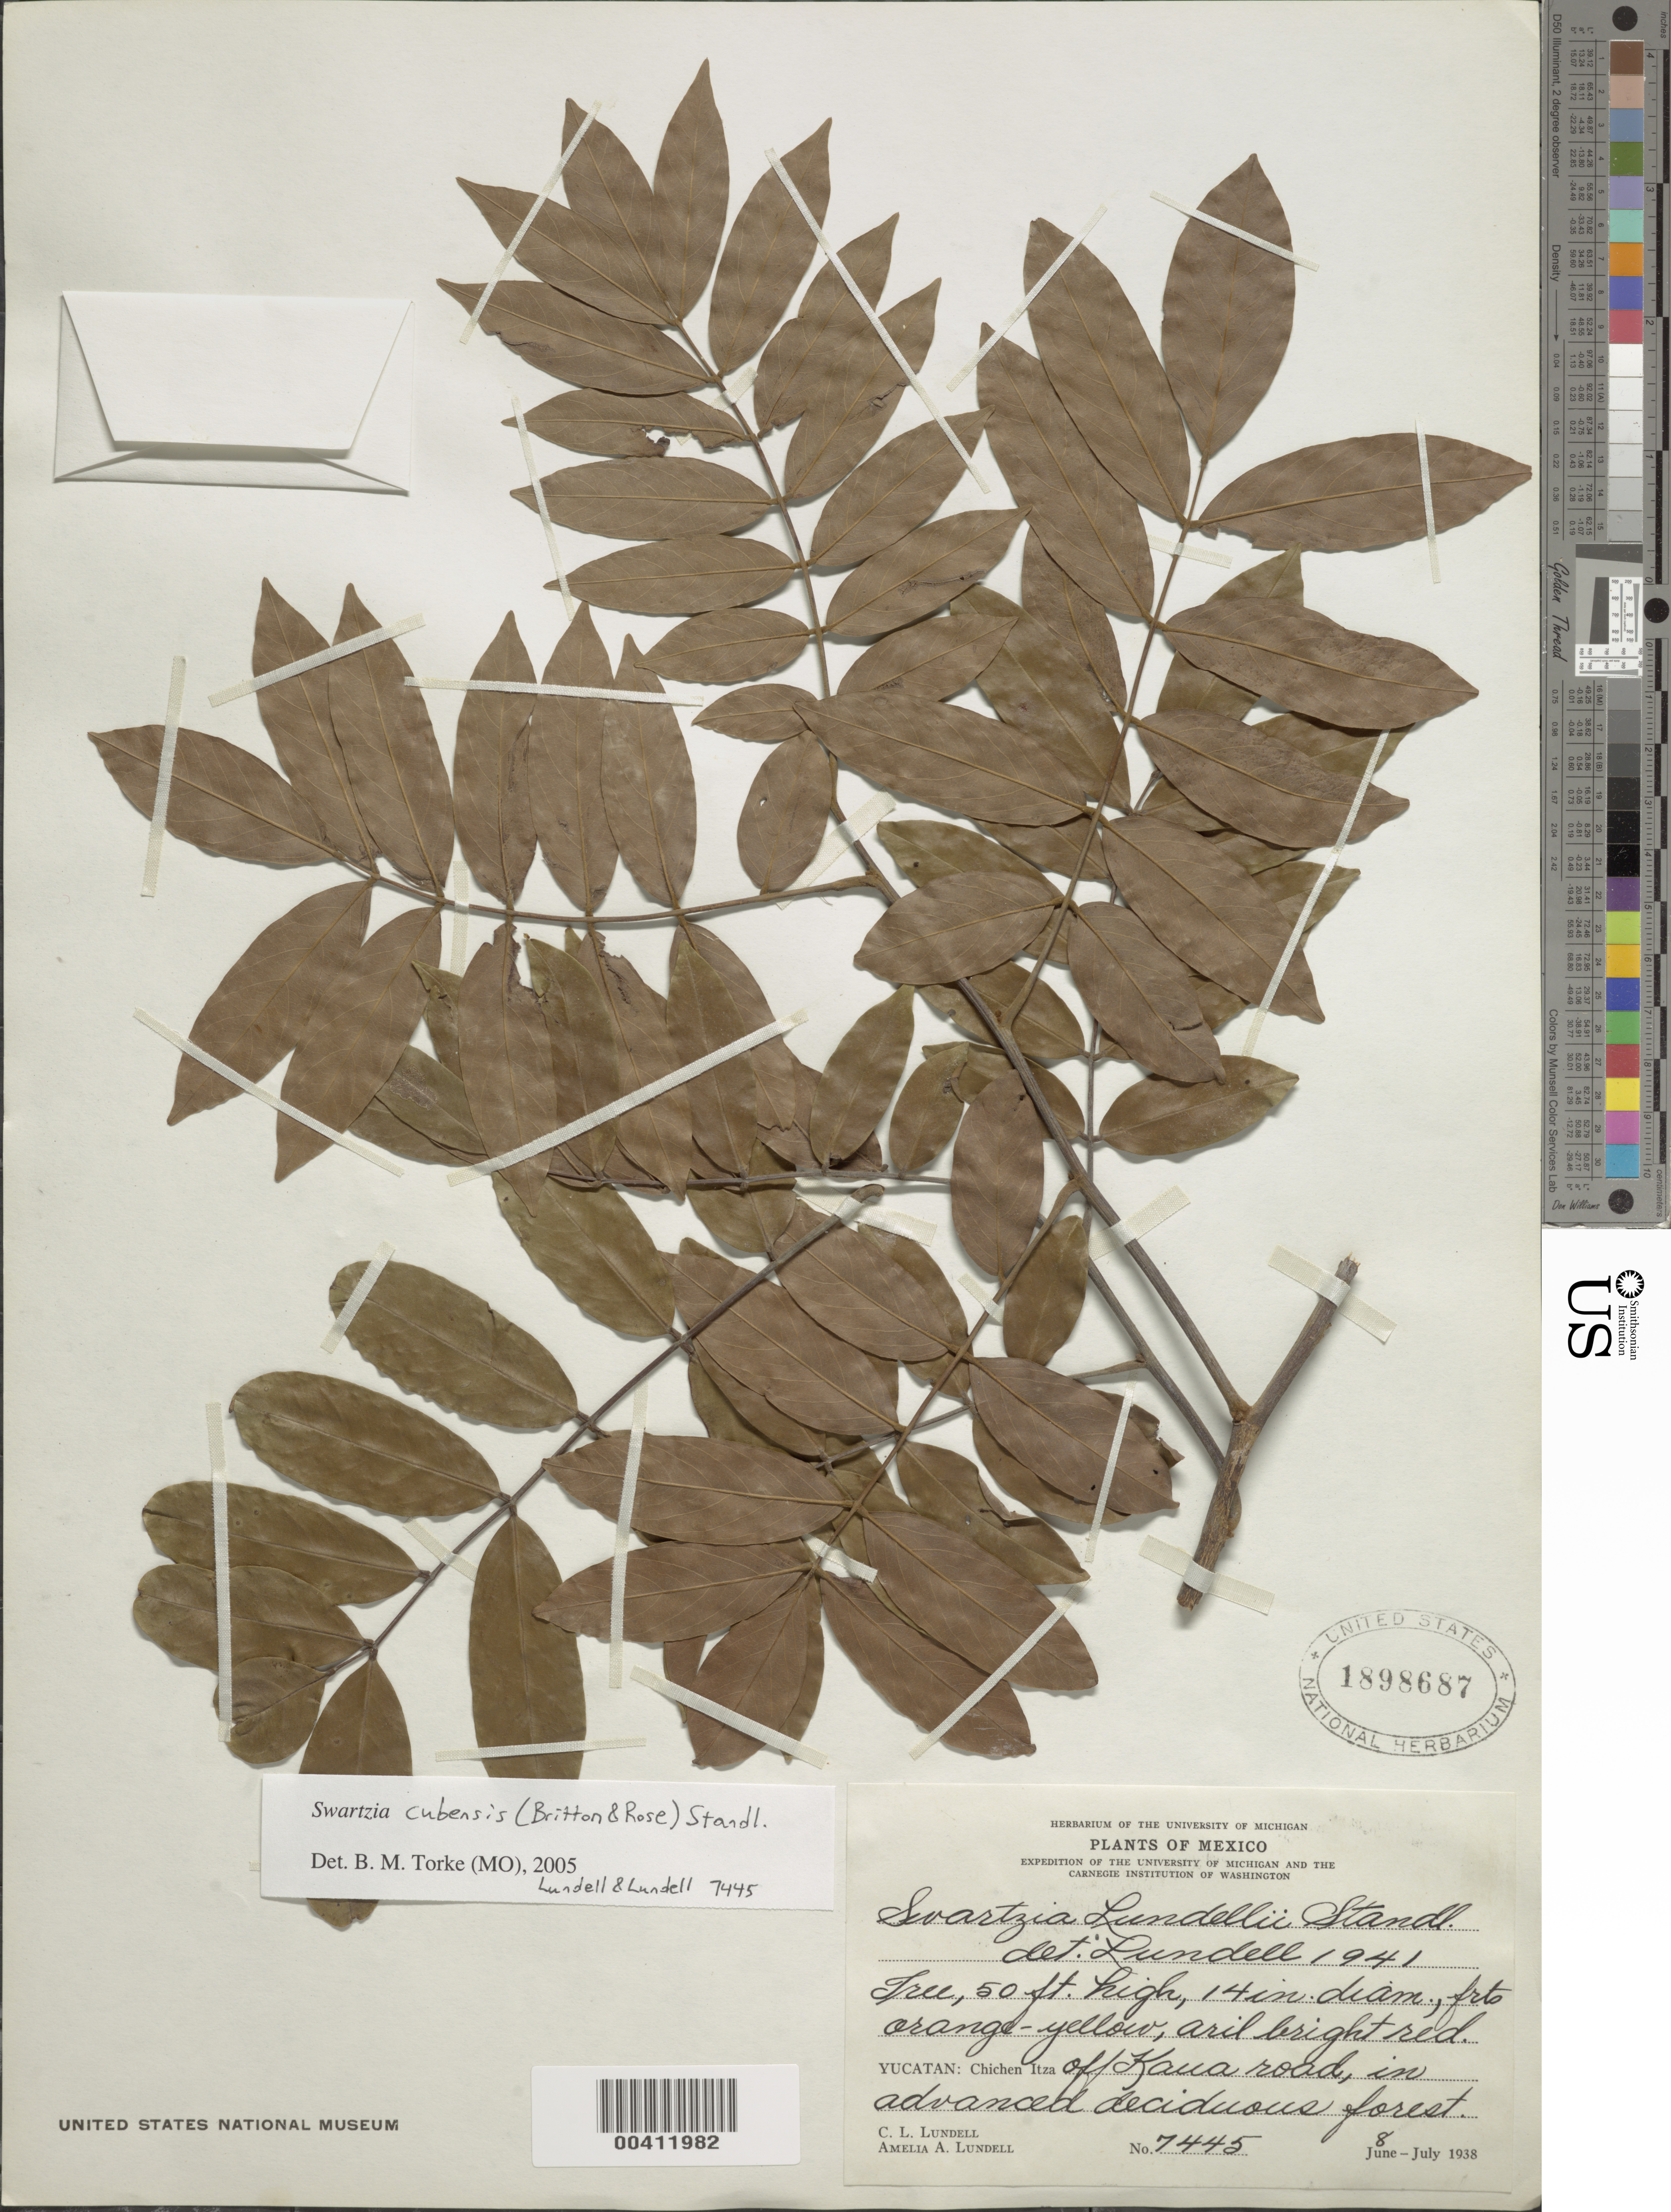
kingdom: Plantae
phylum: Tracheophyta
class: Magnoliopsida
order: Fabales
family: Fabaceae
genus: Swartzia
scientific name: Swartzia cubensis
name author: (Britton & P. Wilson) Standl.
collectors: C. L. Lundell & A. A. Lundell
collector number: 7445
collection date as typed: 08 Jun 1938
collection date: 1938-06-08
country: Mexico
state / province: Yucatán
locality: Chichen itza, off kaua rd.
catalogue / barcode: US 1898687